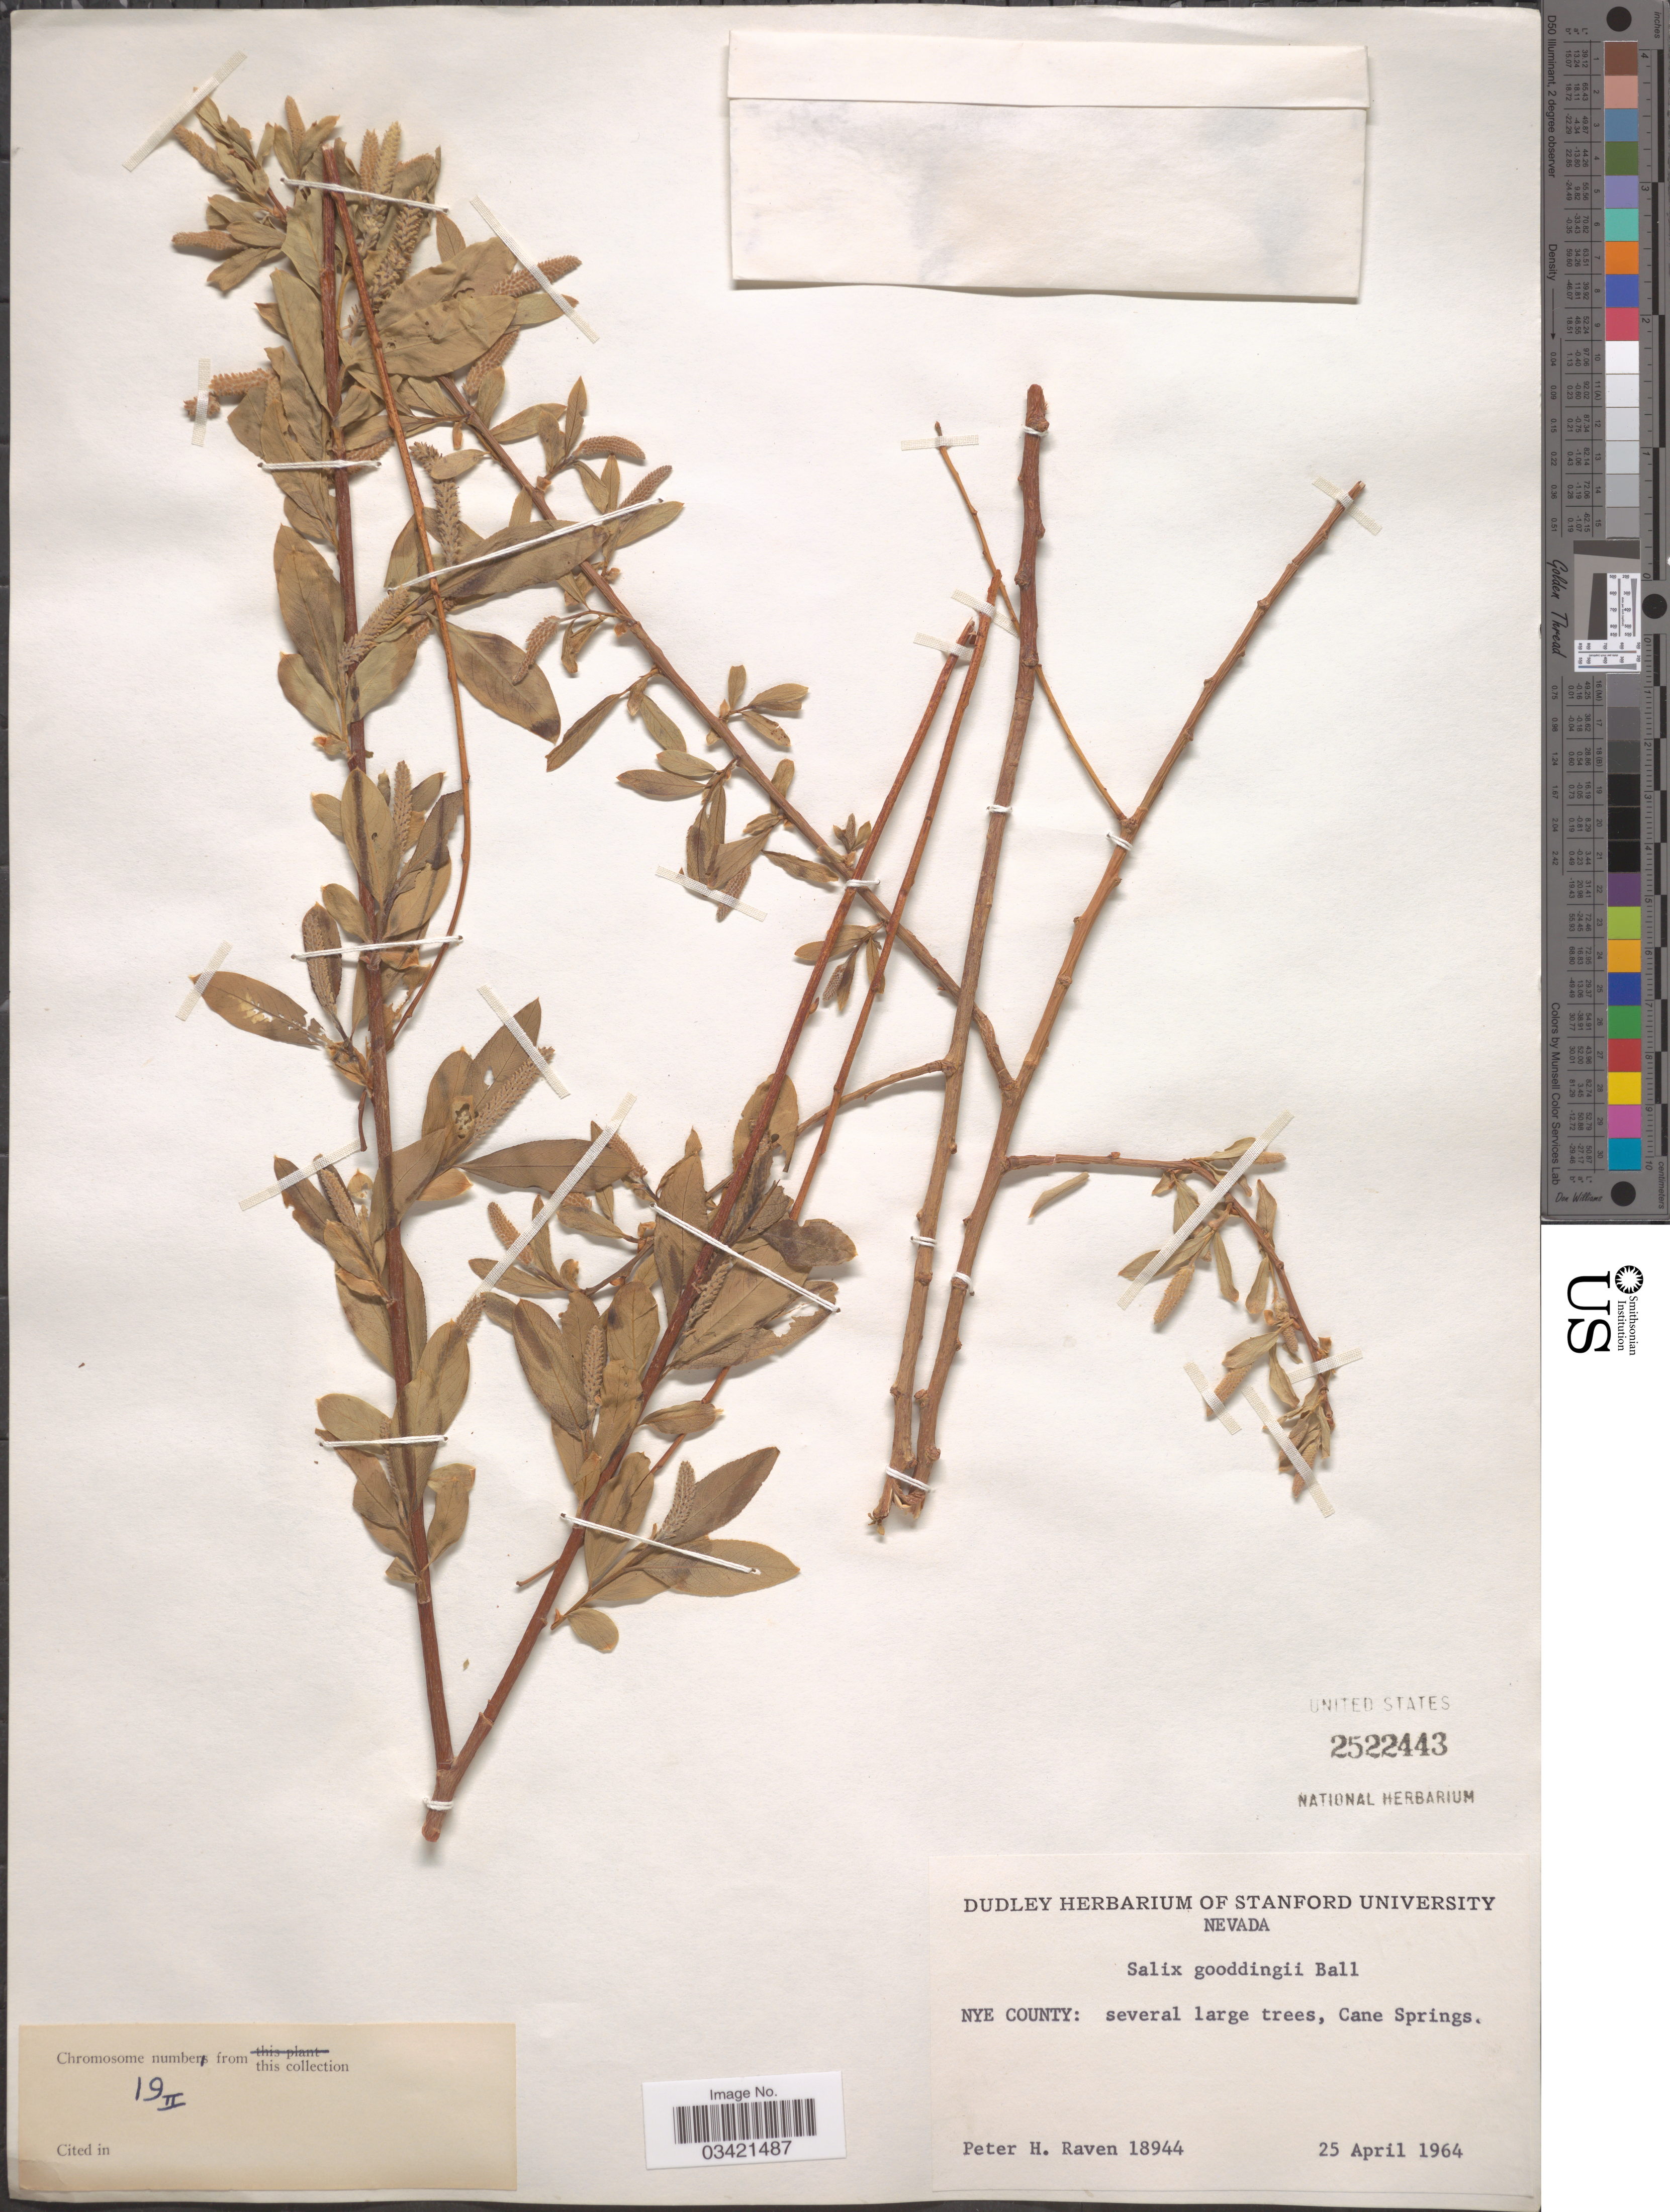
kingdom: Plantae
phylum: Tracheophyta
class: Magnoliopsida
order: Malpighiales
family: Salicaceae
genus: Salix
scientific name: Salix gooddingii var. vallicola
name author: (Dudley) C.R. Ball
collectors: P. Raven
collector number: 18944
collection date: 1964-04-25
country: United States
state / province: Nevada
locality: NYE County: Cane Springs.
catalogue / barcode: US 2522443